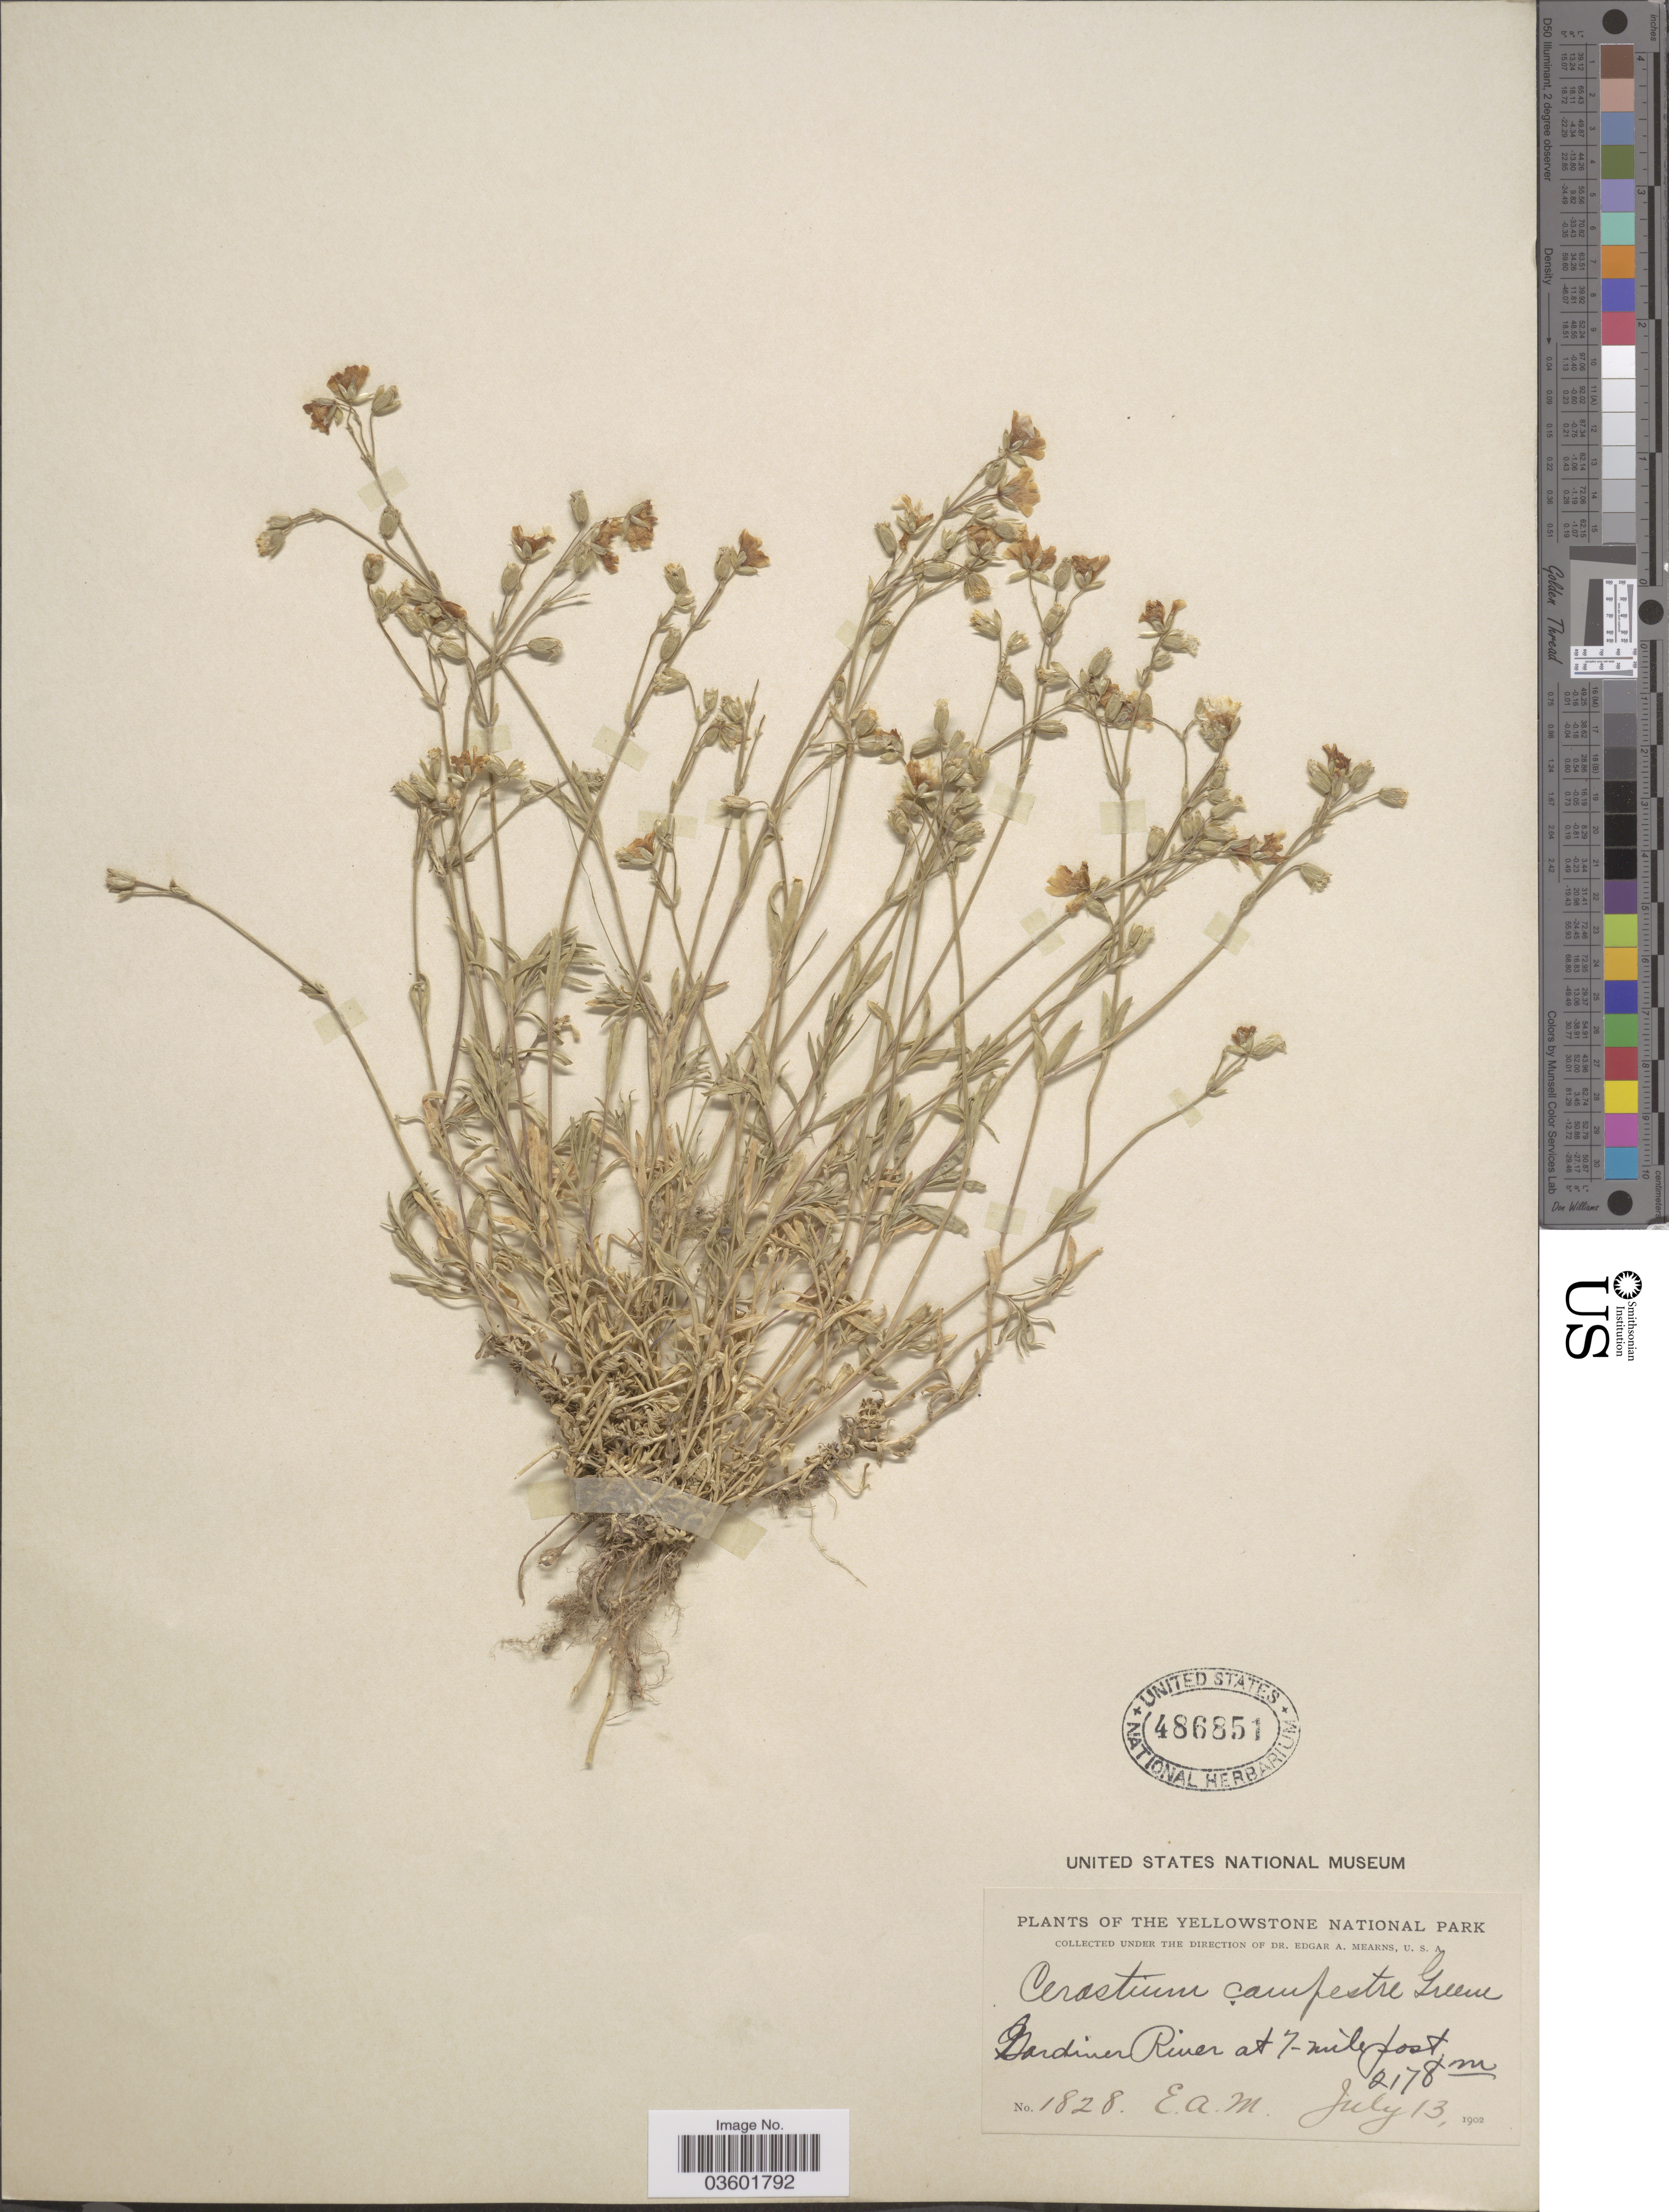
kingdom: Plantae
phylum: Tracheophyta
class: Magnoliopsida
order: Caryophyllales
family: Caryophyllaceae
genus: Cerastium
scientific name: Cerastium campestre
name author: Greene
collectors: E. A. Mearns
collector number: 1828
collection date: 1902-07-13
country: United States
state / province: Montana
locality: Yellowstone National Park. Gardiner River at 7-mile post.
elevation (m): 2178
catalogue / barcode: US 486851